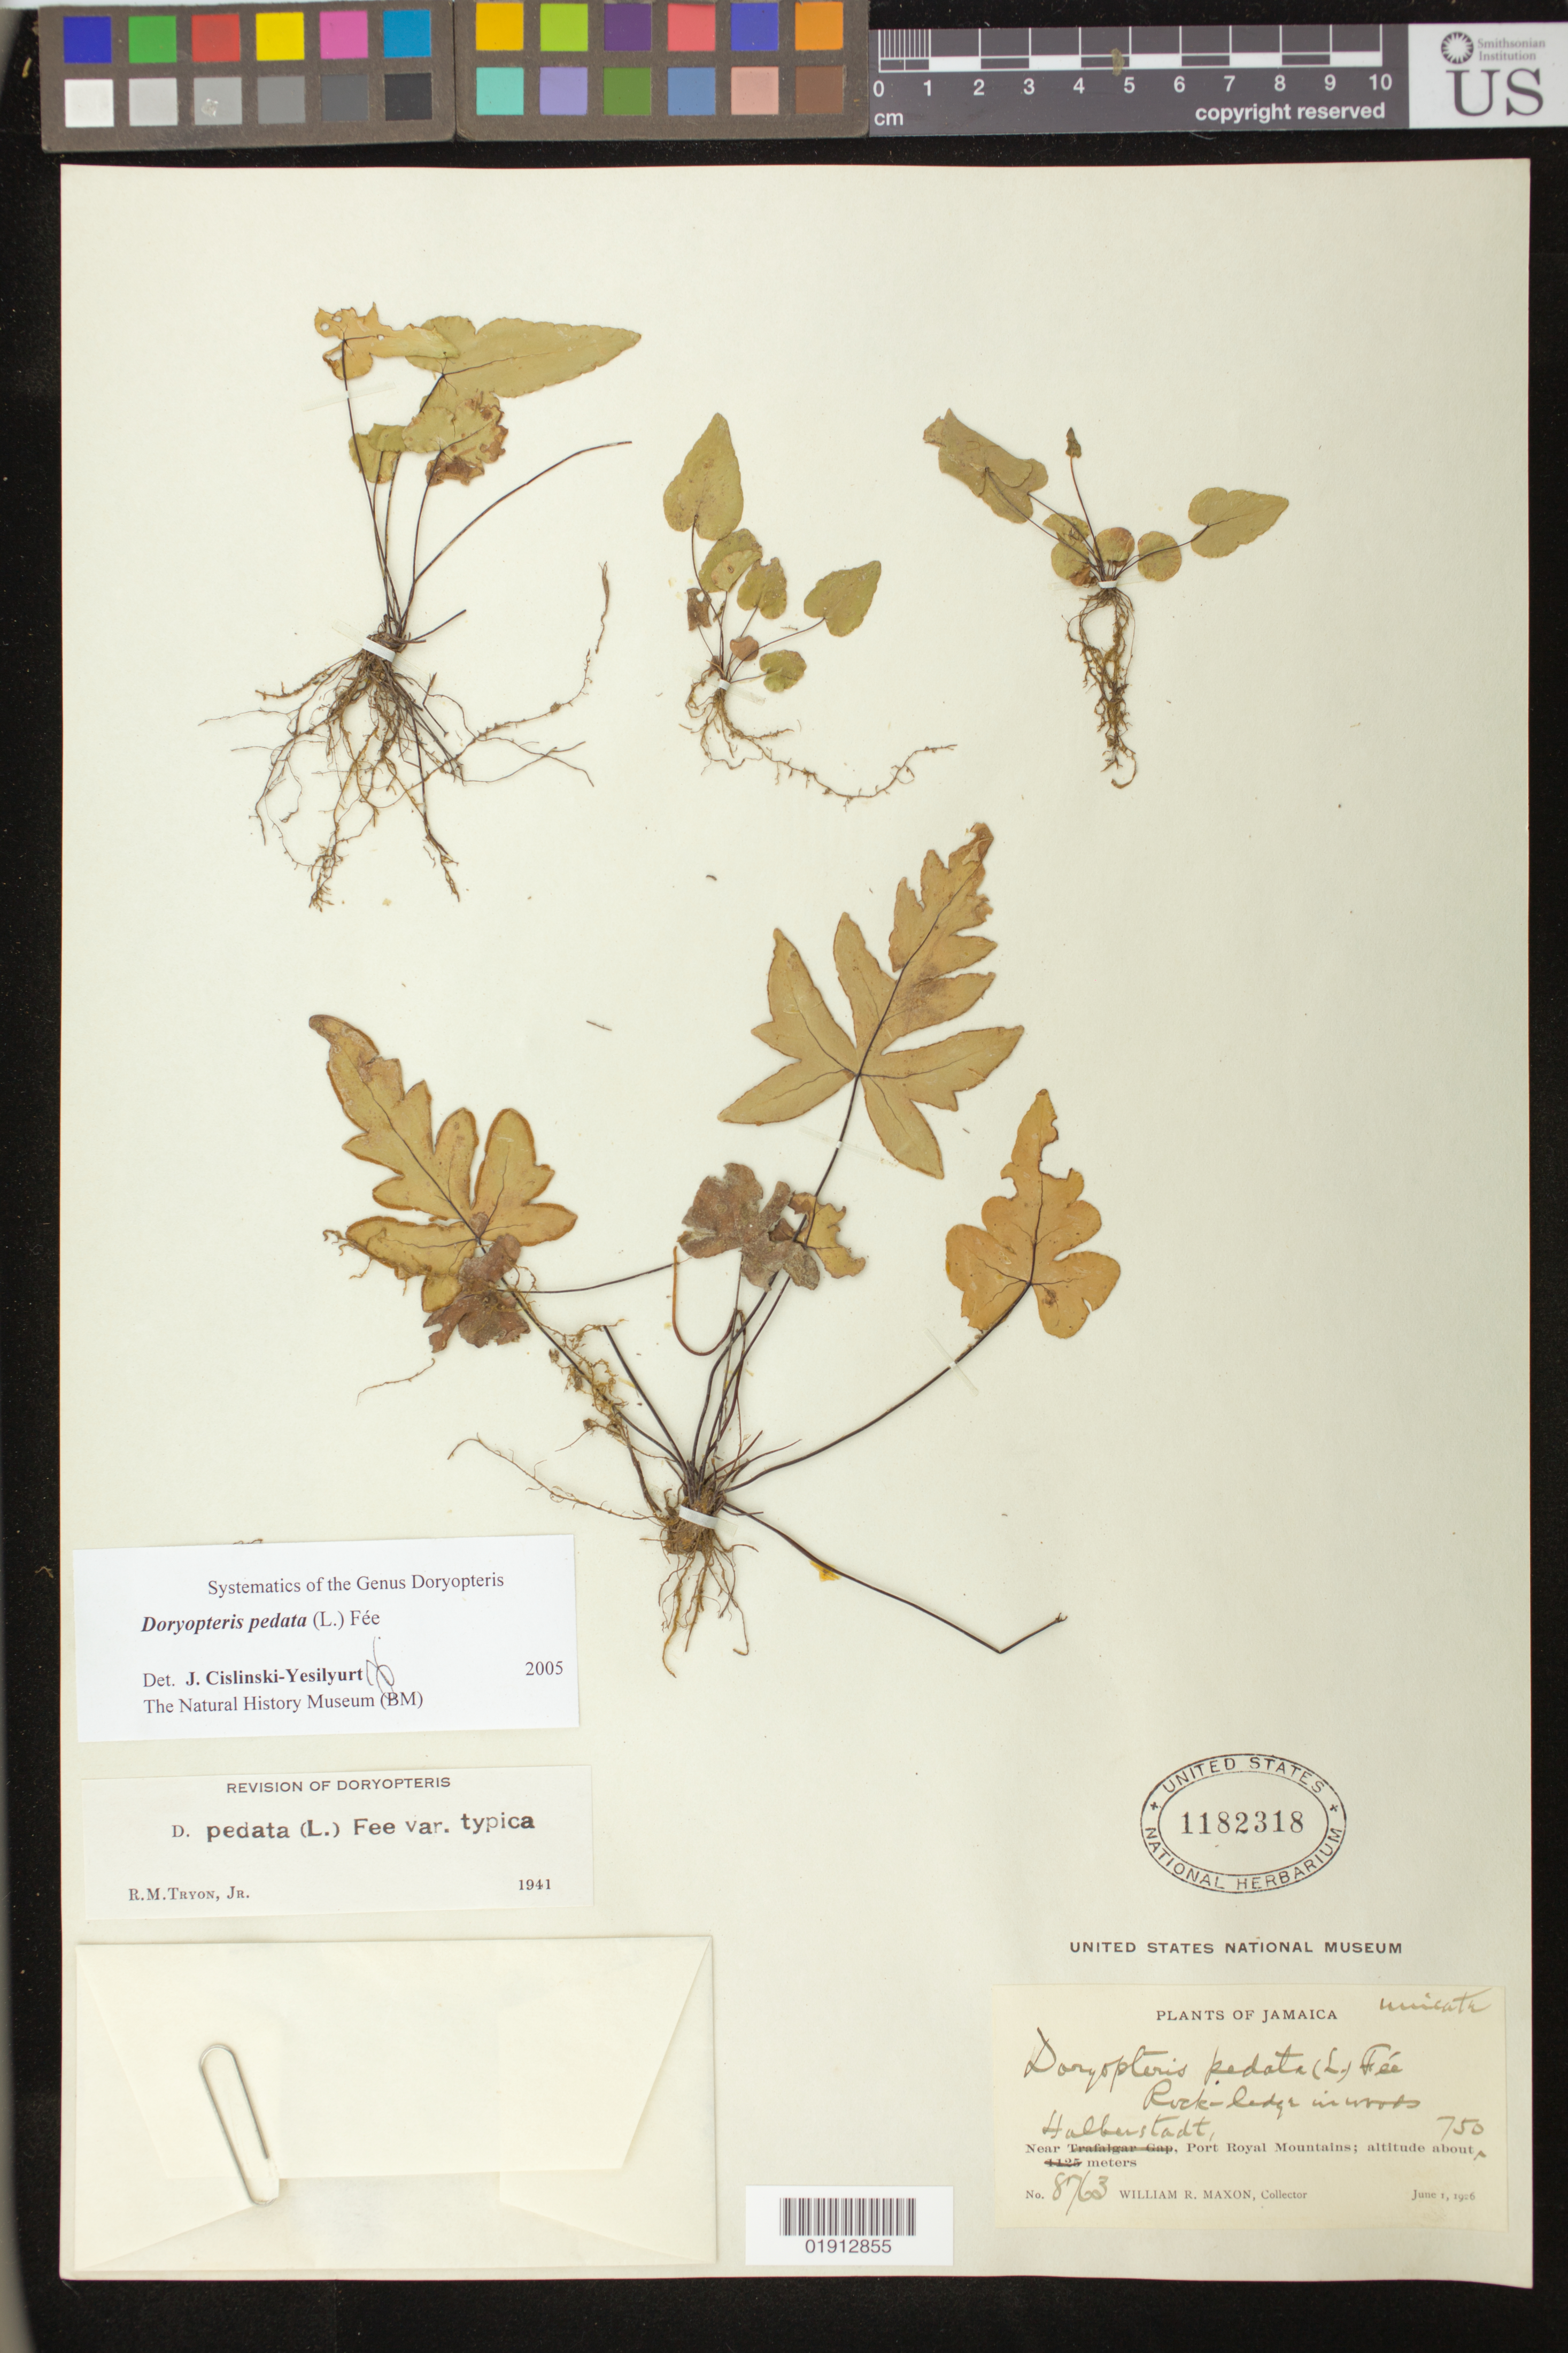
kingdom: Plantae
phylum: Tracheophyta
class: Polypodiopsida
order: Polypodiales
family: Pteridaceae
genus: Doryopteris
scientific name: Doryopteris pedata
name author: (L.) Fée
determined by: Yesilyurt, J. C.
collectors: W. R. Maxon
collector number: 8763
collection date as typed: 01 Jun 1926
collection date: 1926-06-01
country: Jamaica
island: Jamaica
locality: Near Halberstadt, Port Royal Mountains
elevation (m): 750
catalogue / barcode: US 1182318